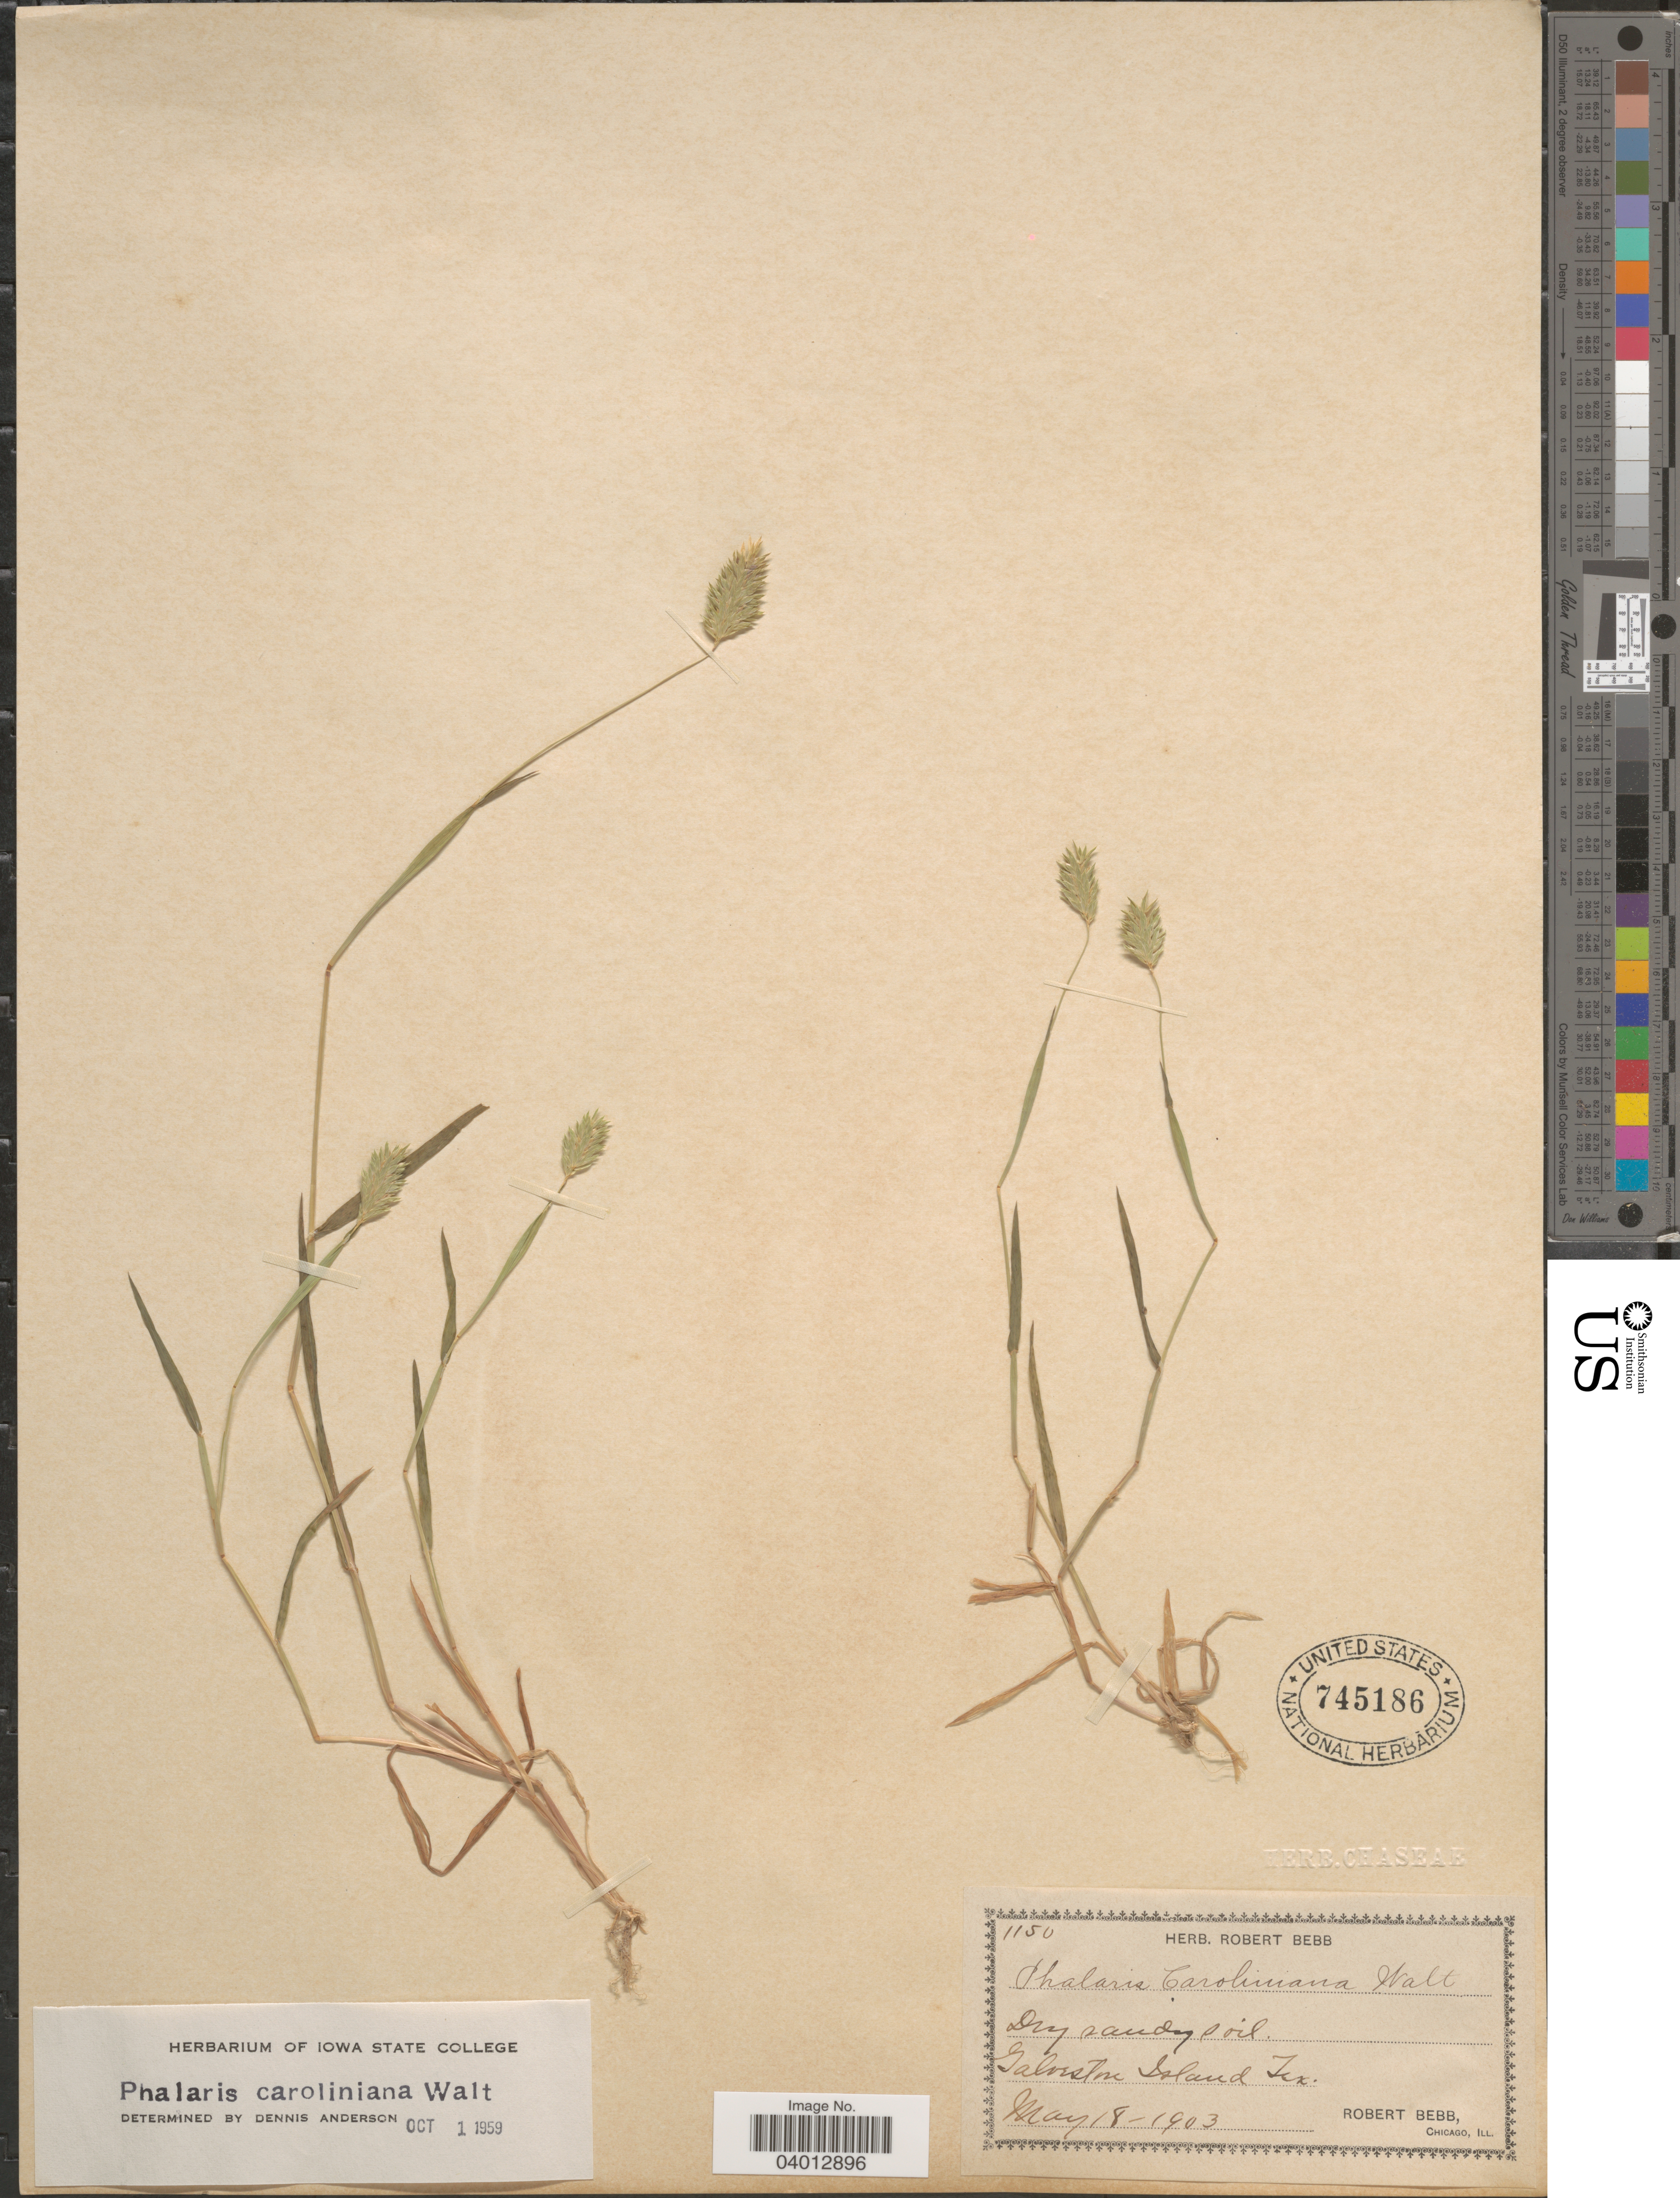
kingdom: Plantae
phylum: Tracheophyta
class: Liliopsida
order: Poales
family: Poaceae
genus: Phalaris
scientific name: Phalaris caroliniana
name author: Walter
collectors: R. Bebb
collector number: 1150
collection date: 1903-05-18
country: United States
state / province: Texas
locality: Galveston Island.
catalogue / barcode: US 745186